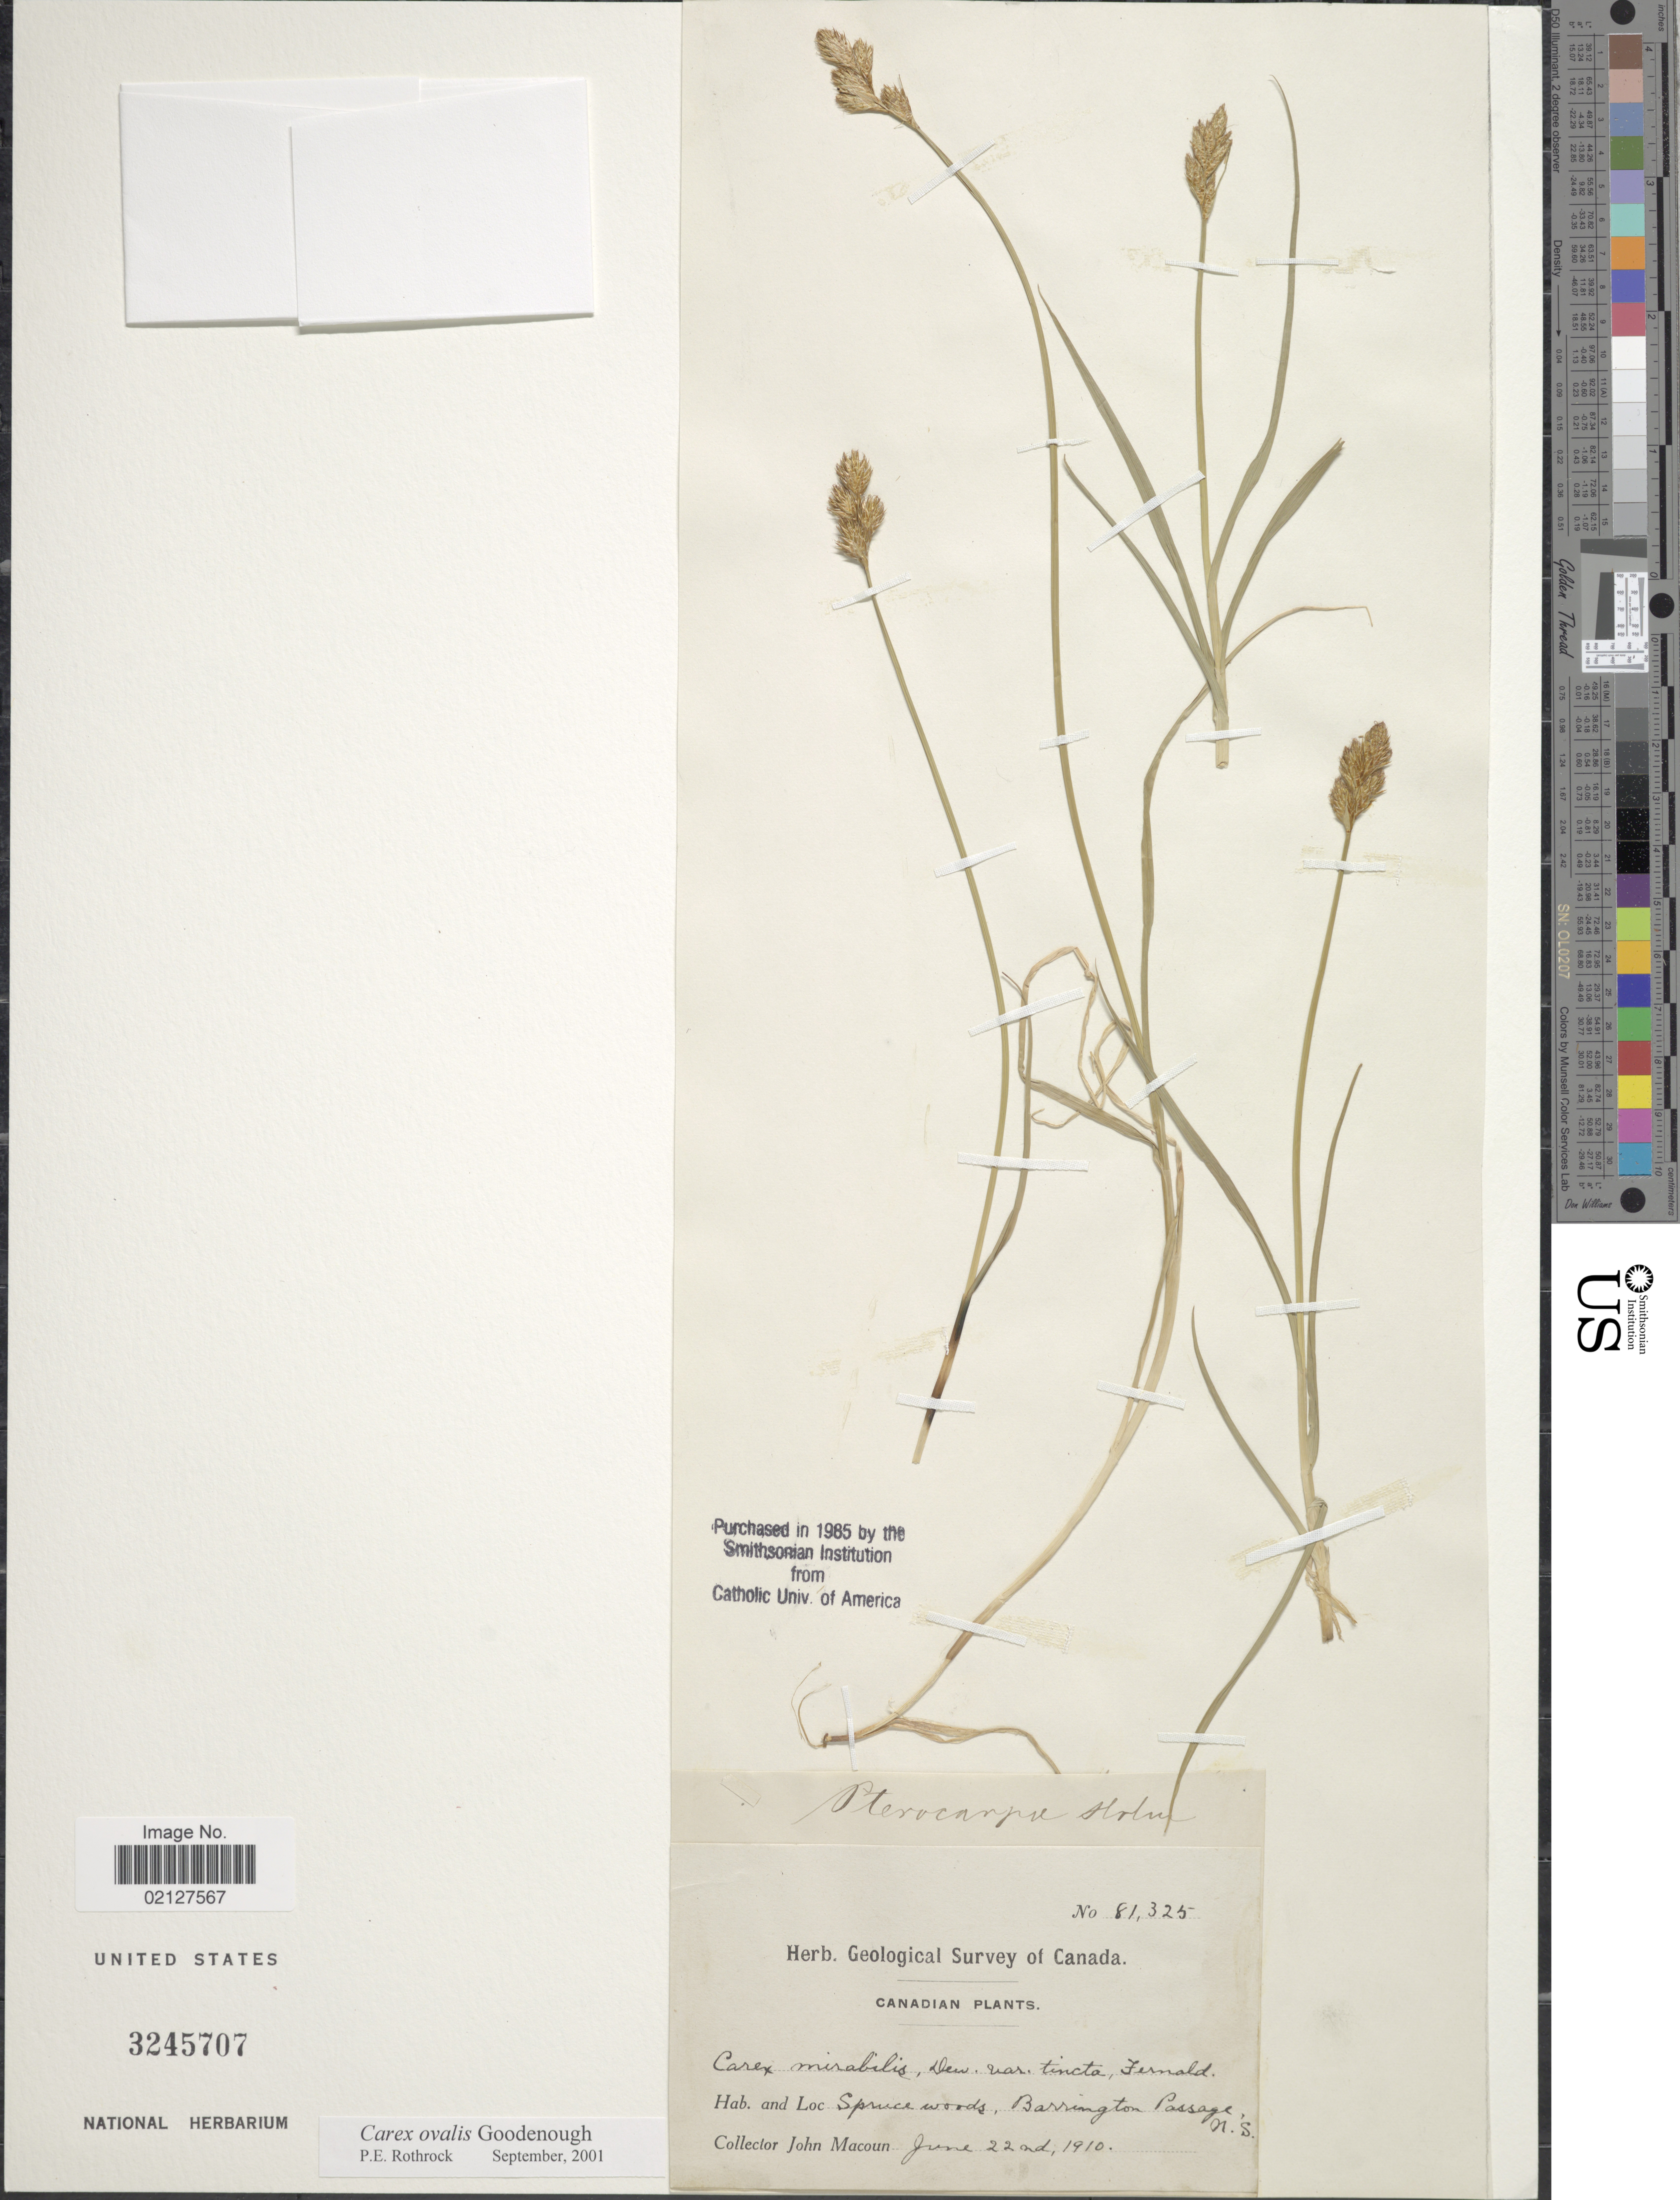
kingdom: Plantae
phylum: Tracheophyta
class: Liliopsida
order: Poales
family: Cyperaceae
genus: Carex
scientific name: Carex leporina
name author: L.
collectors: J. Macoun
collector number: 81325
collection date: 1910-06-22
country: Canada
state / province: Nova Scotia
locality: Barrington Passage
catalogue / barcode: US 3245707